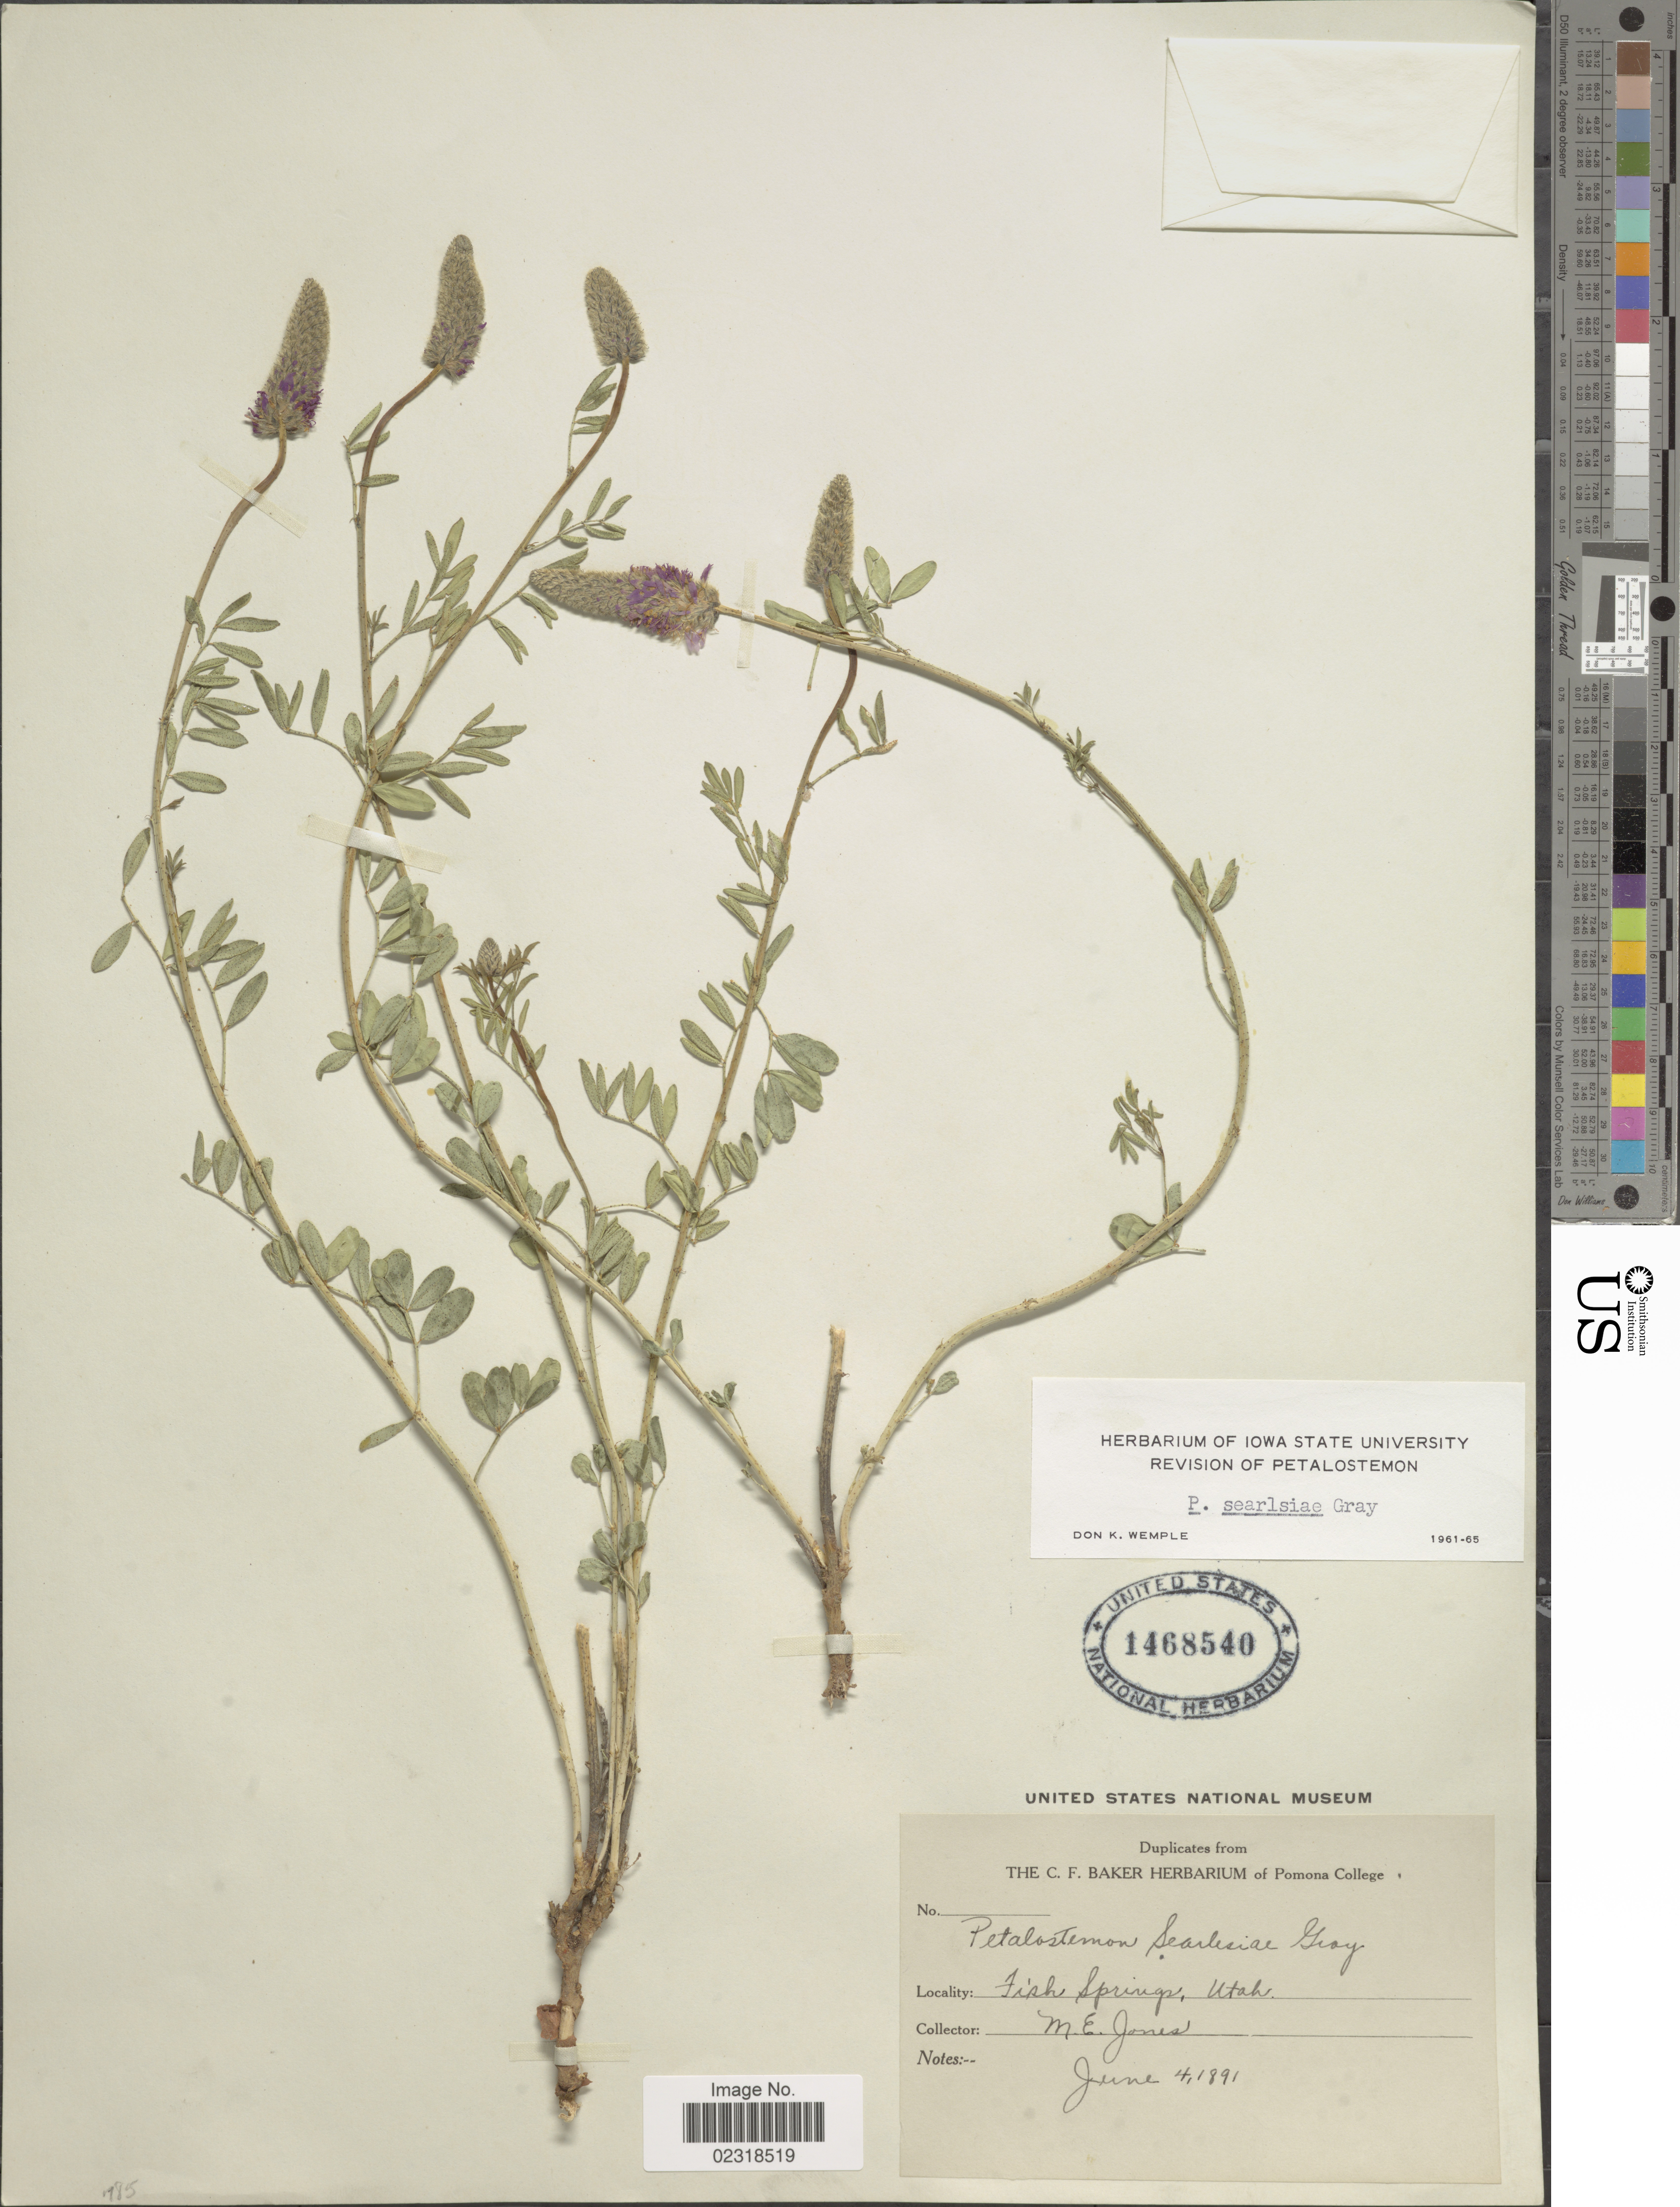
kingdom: Plantae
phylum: Tracheophyta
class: Magnoliopsida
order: Fabales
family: Fabaceae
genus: Dalea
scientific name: Dalea searlsiae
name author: (A. Gray) Barneby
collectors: M. E. Jones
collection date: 1891-06-04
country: United States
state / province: Utah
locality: Fish Springs, Utah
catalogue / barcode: US 1468540